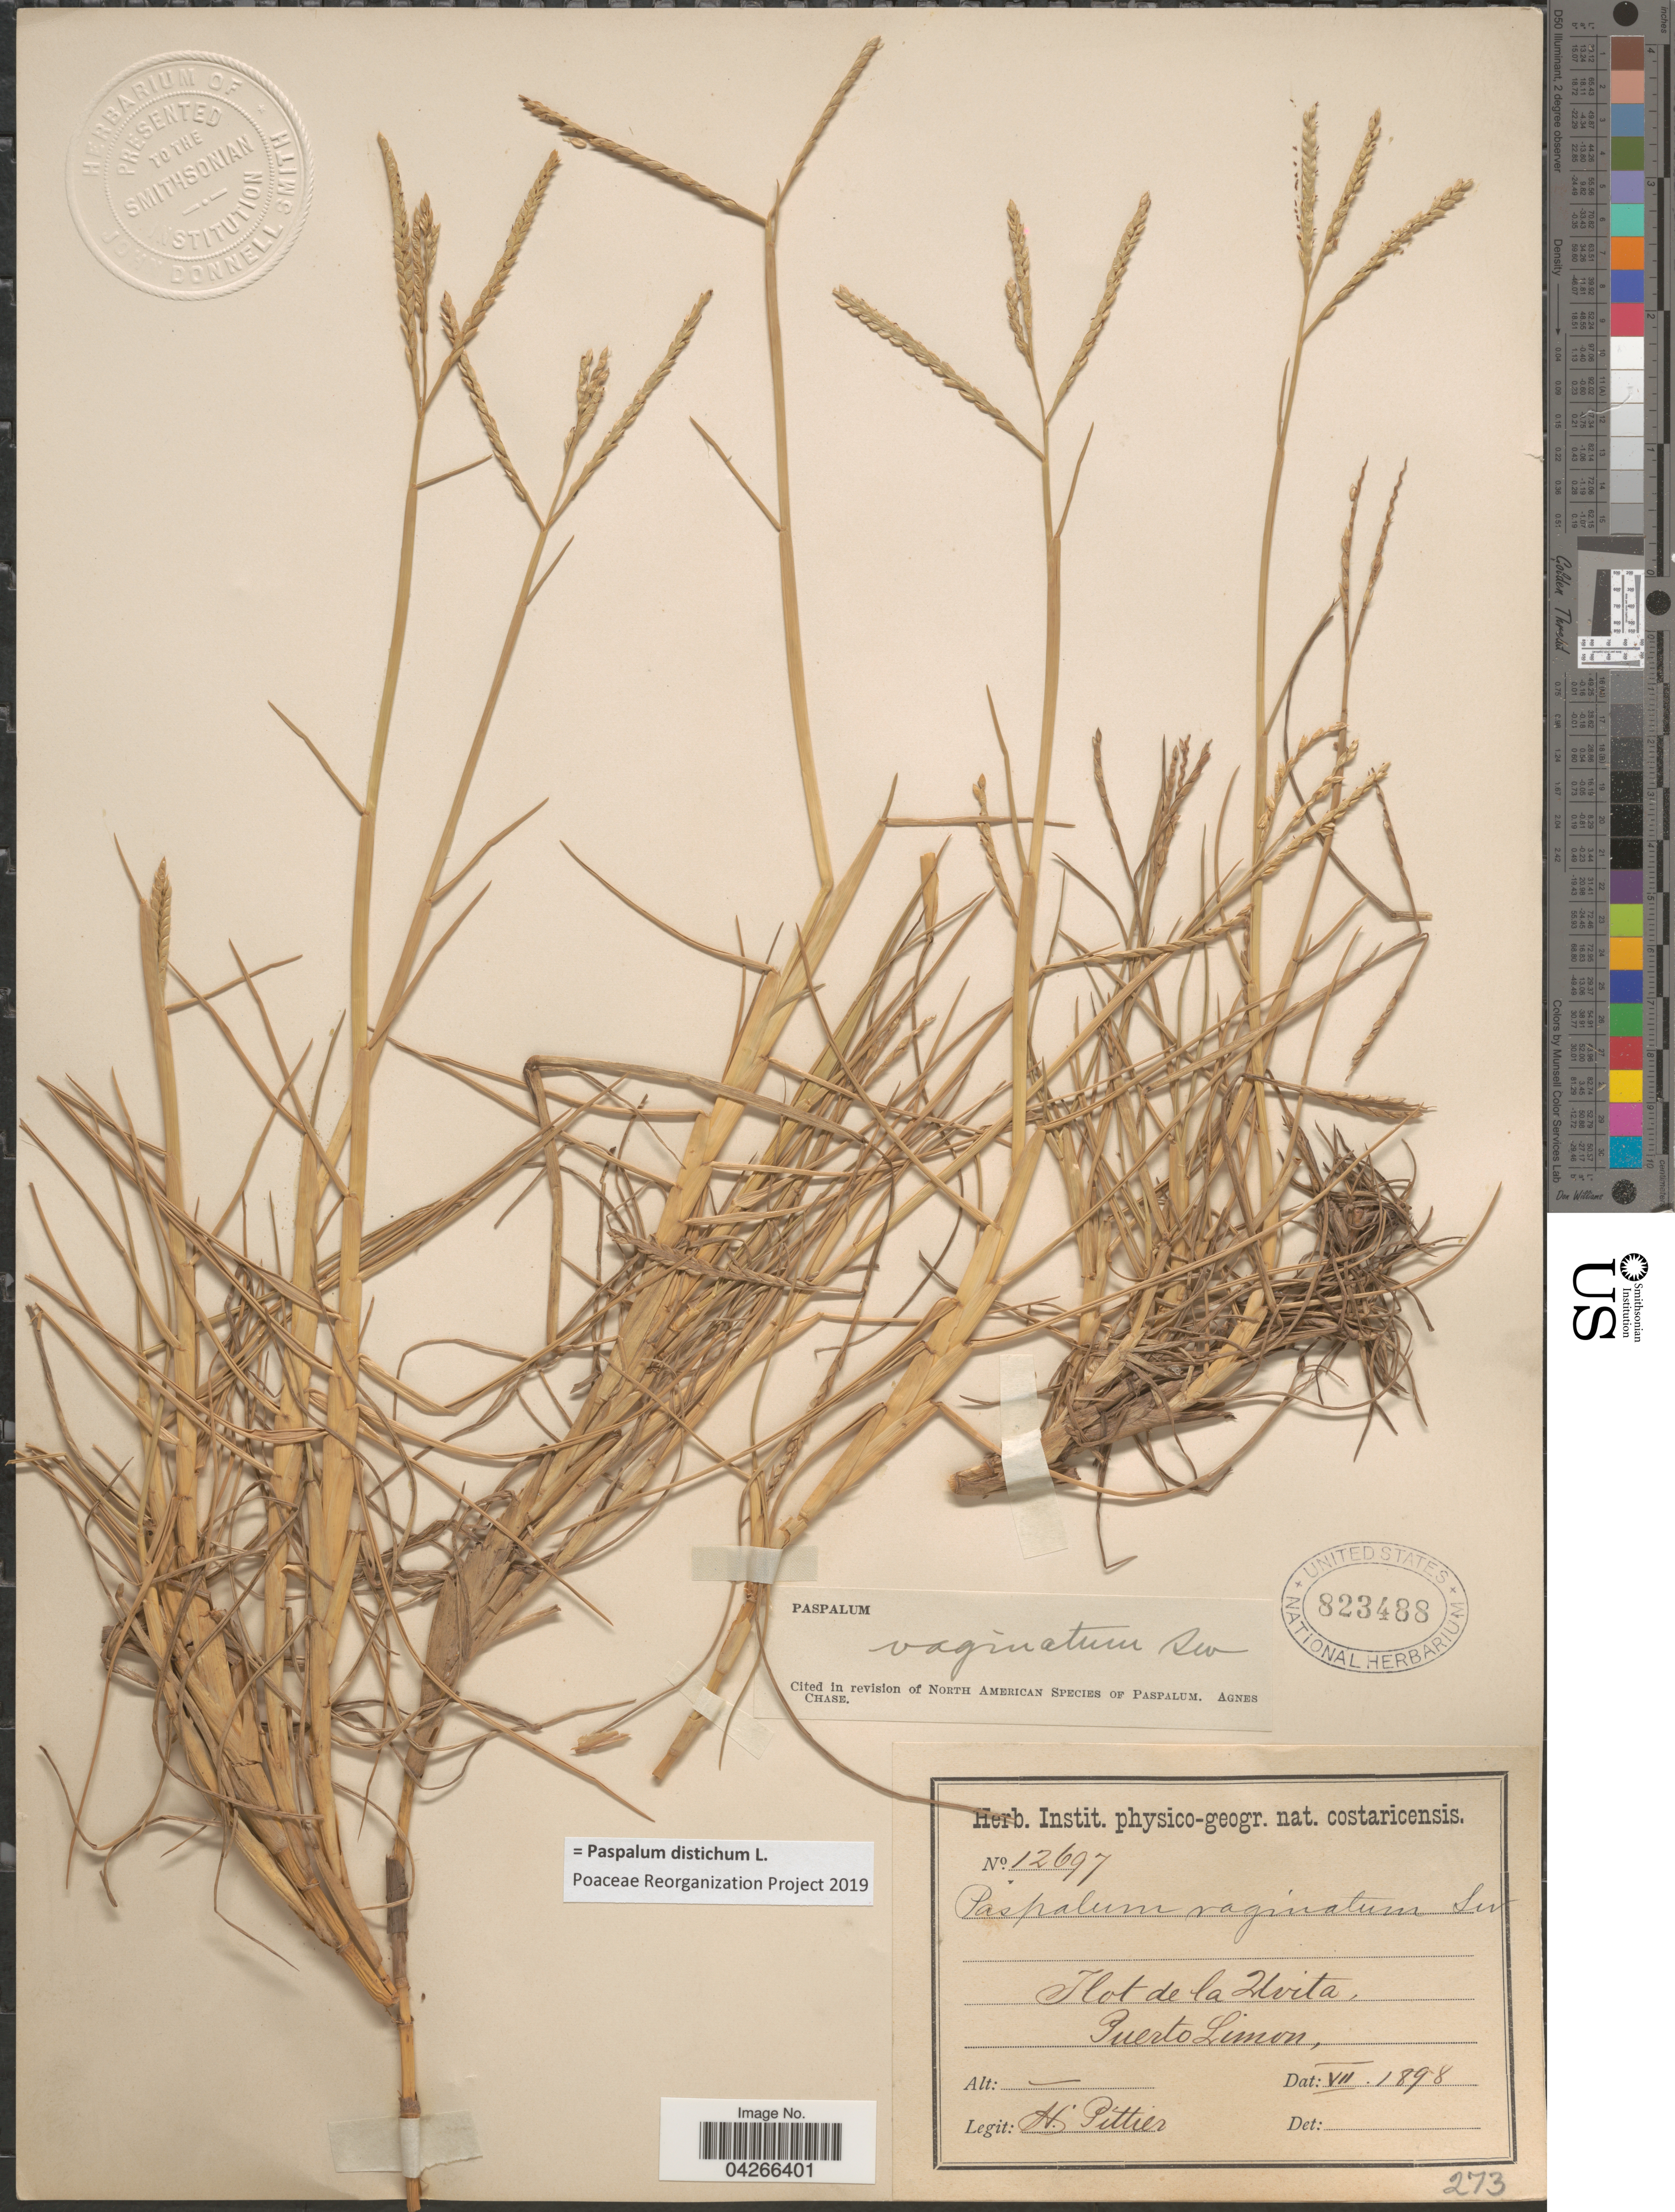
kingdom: Plantae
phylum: Tracheophyta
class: Liliopsida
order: Poales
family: Poaceae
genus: Paspalum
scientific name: Paspalum distichum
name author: L.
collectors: H. F. Pittier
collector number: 12697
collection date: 1898-08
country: Costa Rica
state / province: Limón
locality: Hot de la Uvita, Puerto Limon.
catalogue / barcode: US 823488